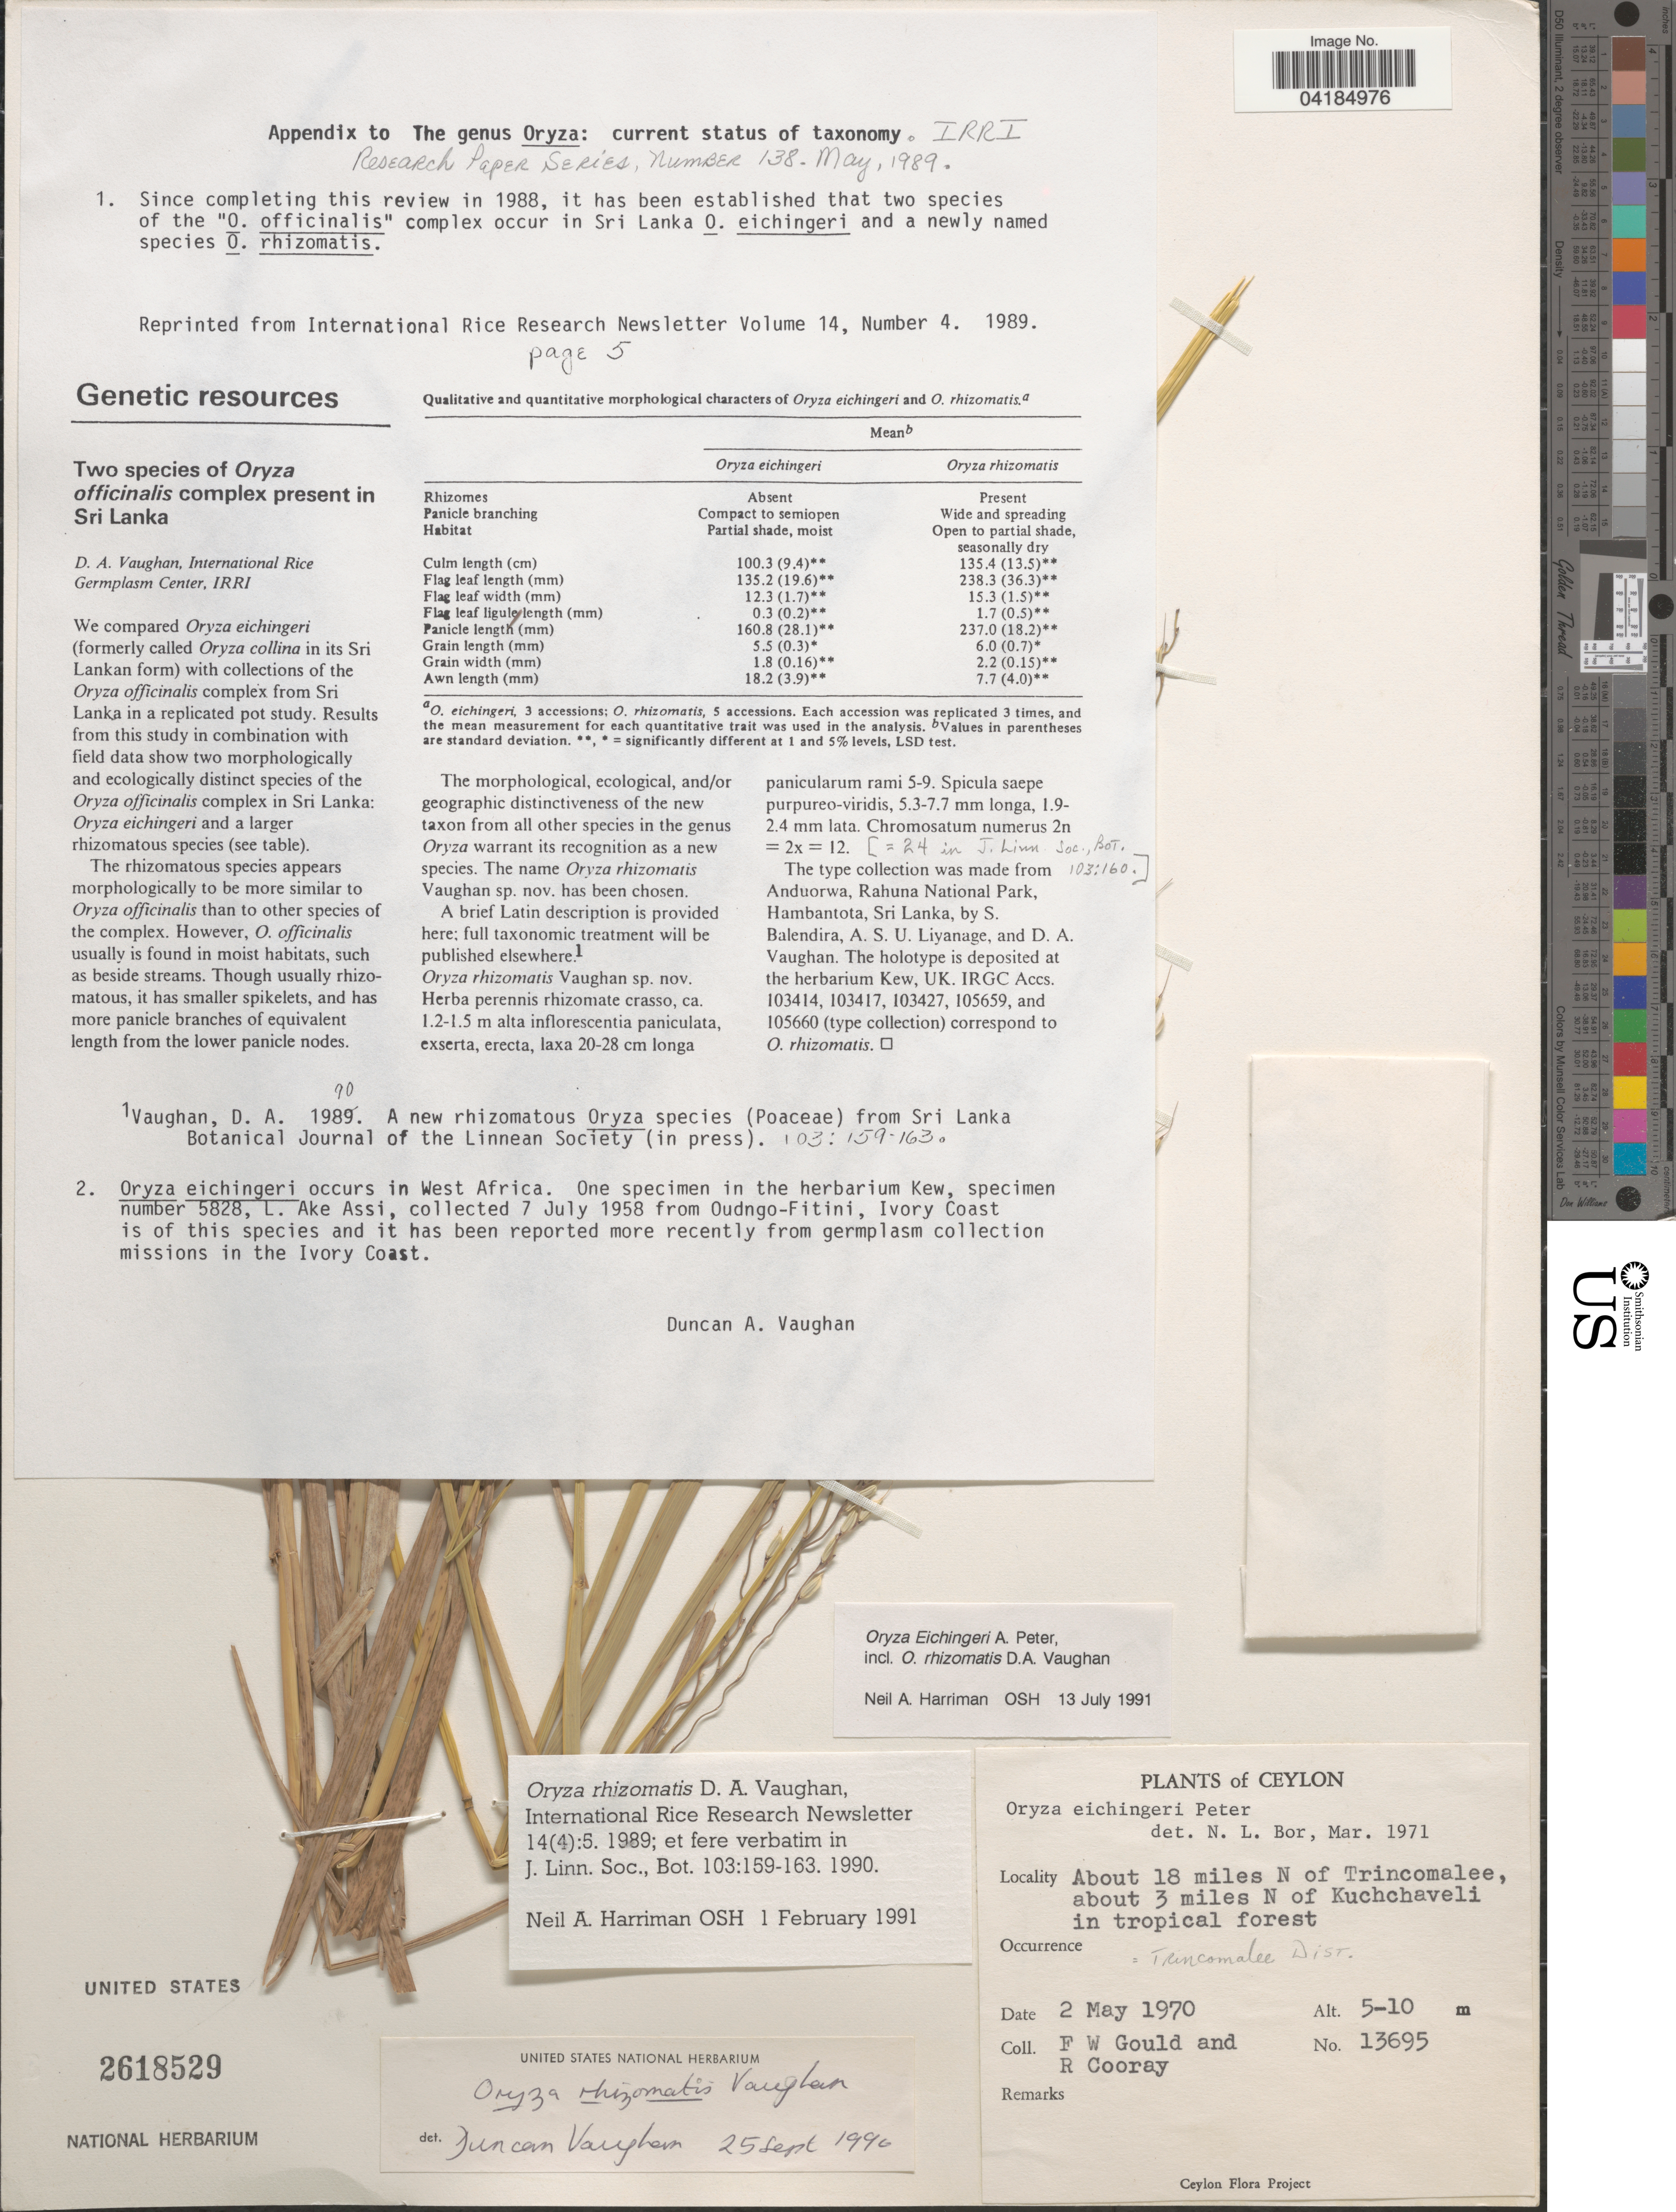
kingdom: Plantae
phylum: Tracheophyta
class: Liliopsida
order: Poales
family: Poaceae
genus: Oryza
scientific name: Oryza eichingeri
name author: Peter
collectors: F. W. Gould & R. Cooray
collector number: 13695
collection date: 1970-05-02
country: Sri Lanka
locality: Ceylon. About 18 miles N of Trincomalee, about 3 miles N of Kuchchaveli in tropical forest.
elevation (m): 5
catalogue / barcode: US 2618529